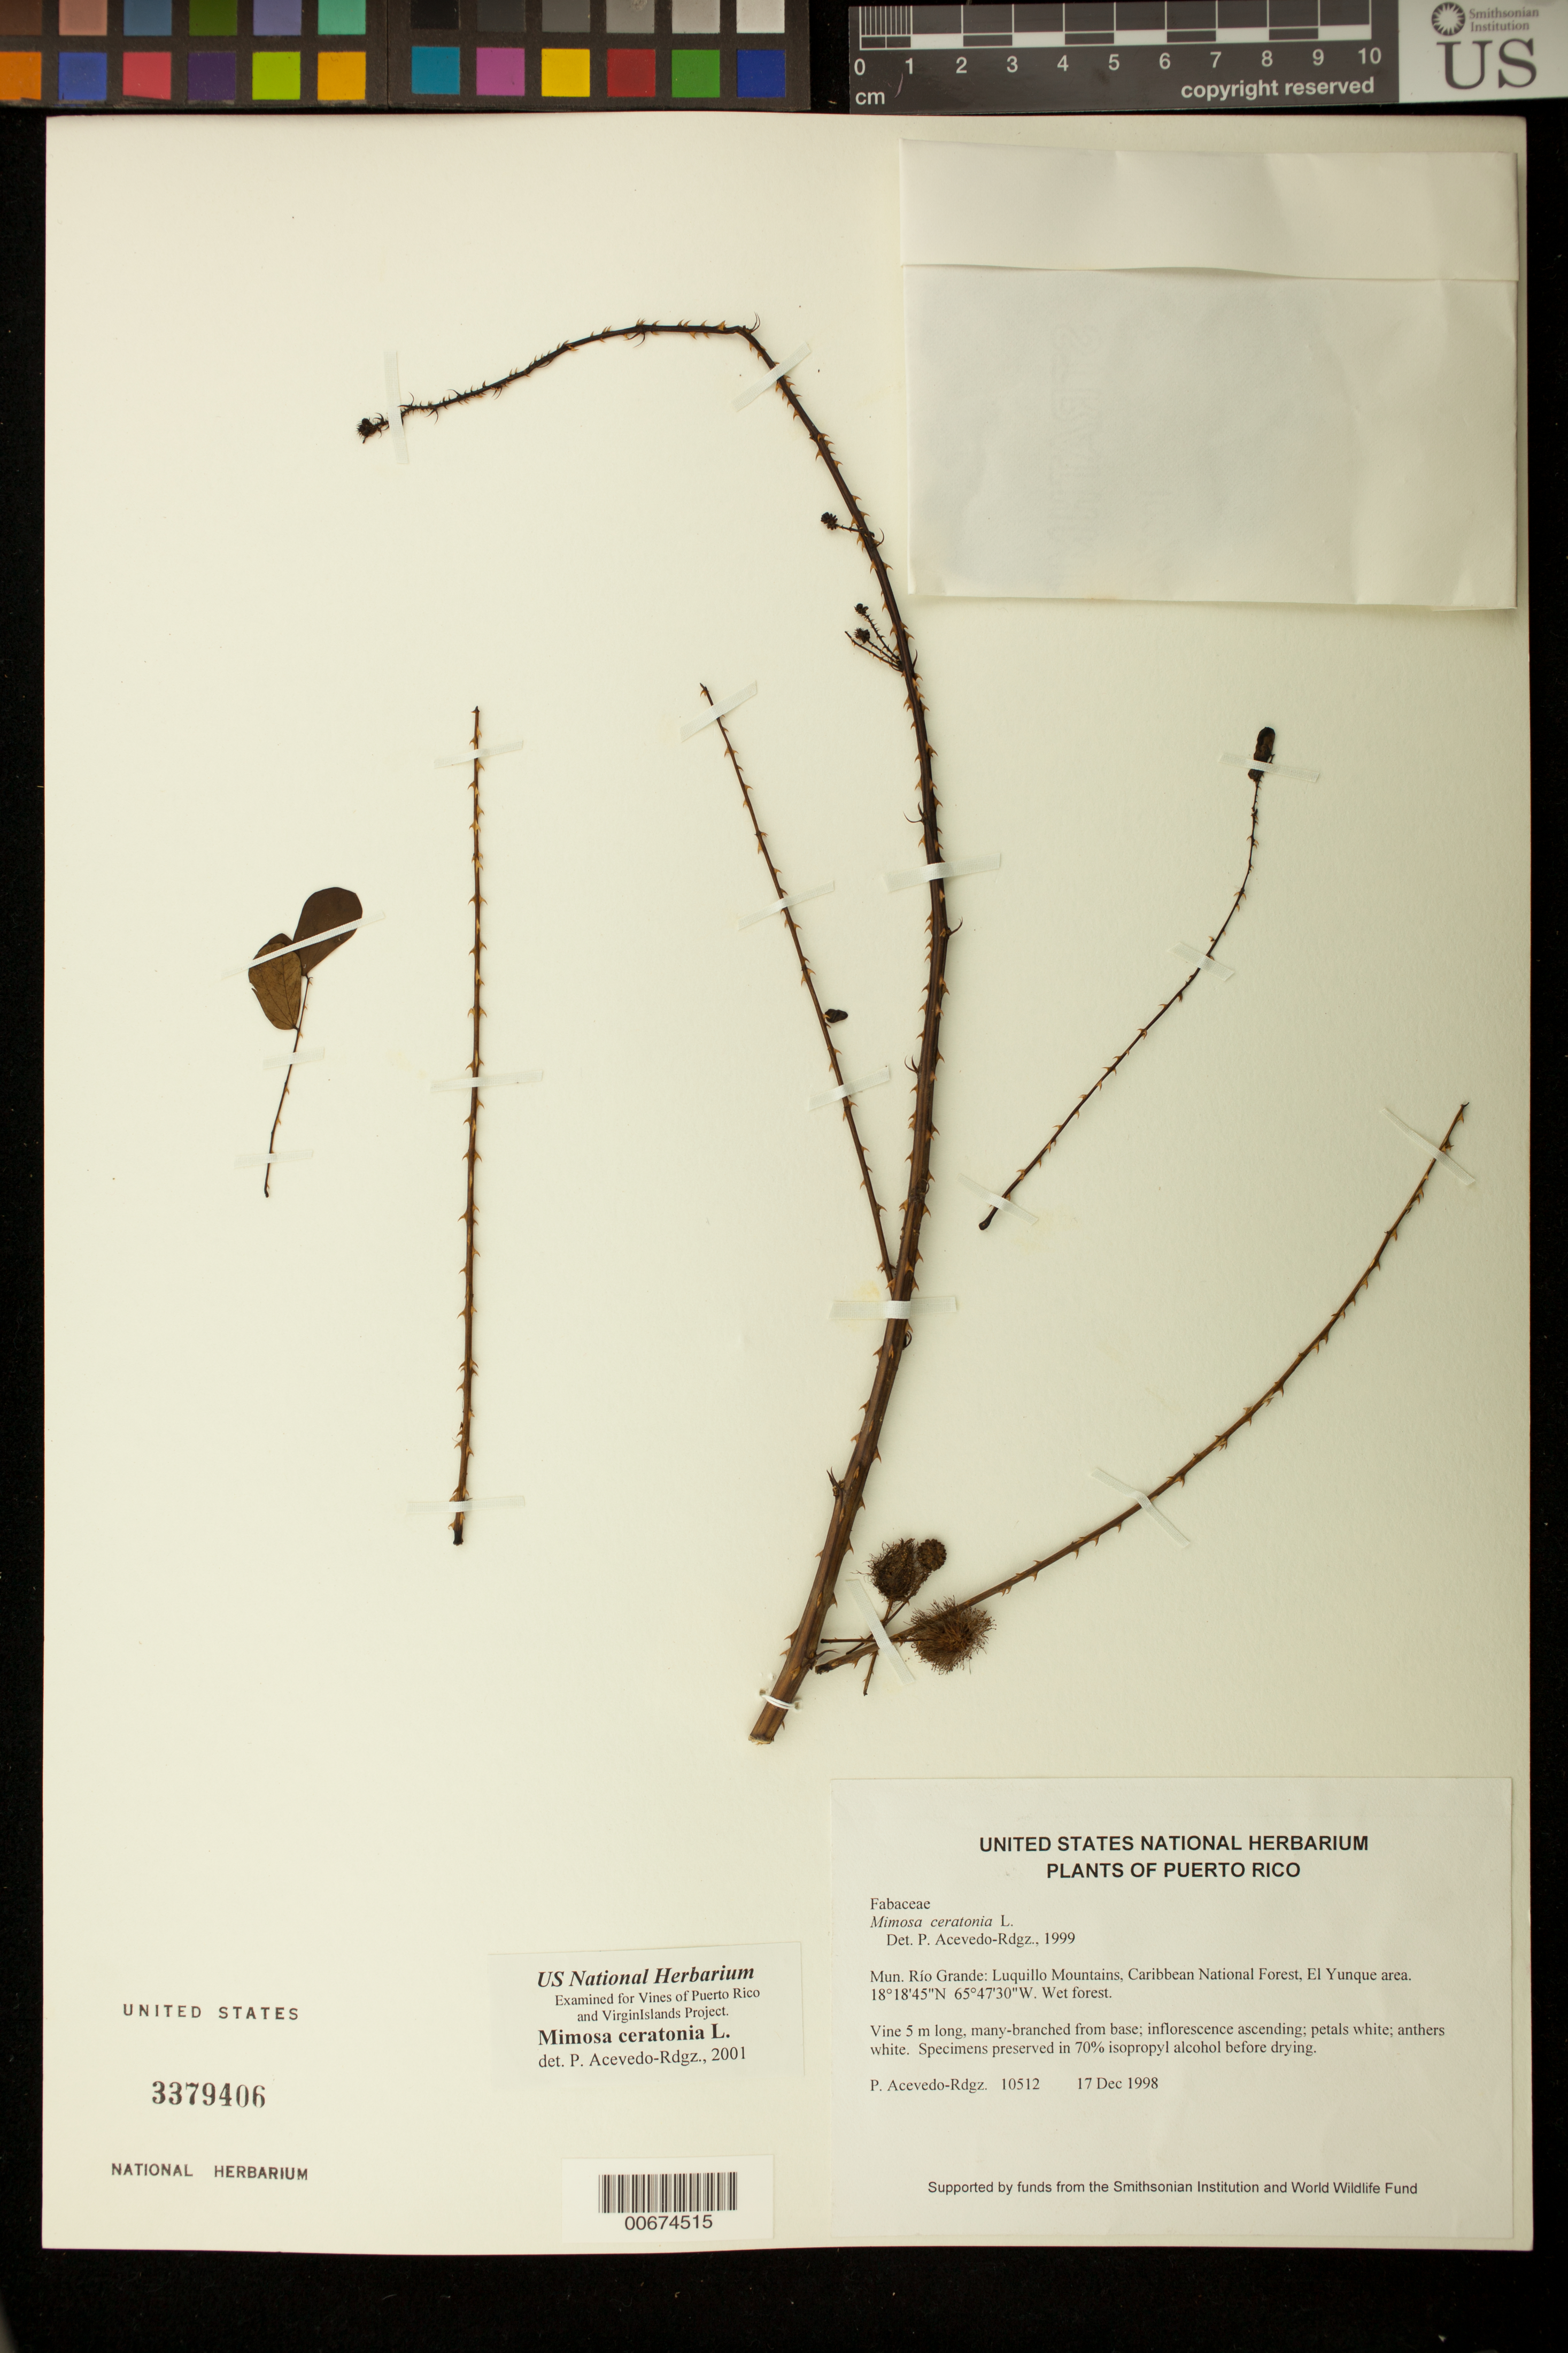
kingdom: Plantae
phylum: Tracheophyta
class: Magnoliopsida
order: Fabales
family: Fabaceae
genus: Mimosa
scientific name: Mimosa ceratonia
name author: L.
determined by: Acevedo-Rodríguez, P., (BOT), Smithsonian Institution - National Museum of Natural History (UNITED STATES)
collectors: P. Acevedo-Rodr.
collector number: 10512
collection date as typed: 17 Dec 1998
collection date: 1998-12-17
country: Puerto Rico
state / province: Río Grande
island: Puerto Rico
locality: Río Grande: Luquillo Mountains, Caribbean National Forest, El Yunque area.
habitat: Wet forest.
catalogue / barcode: US 3379406